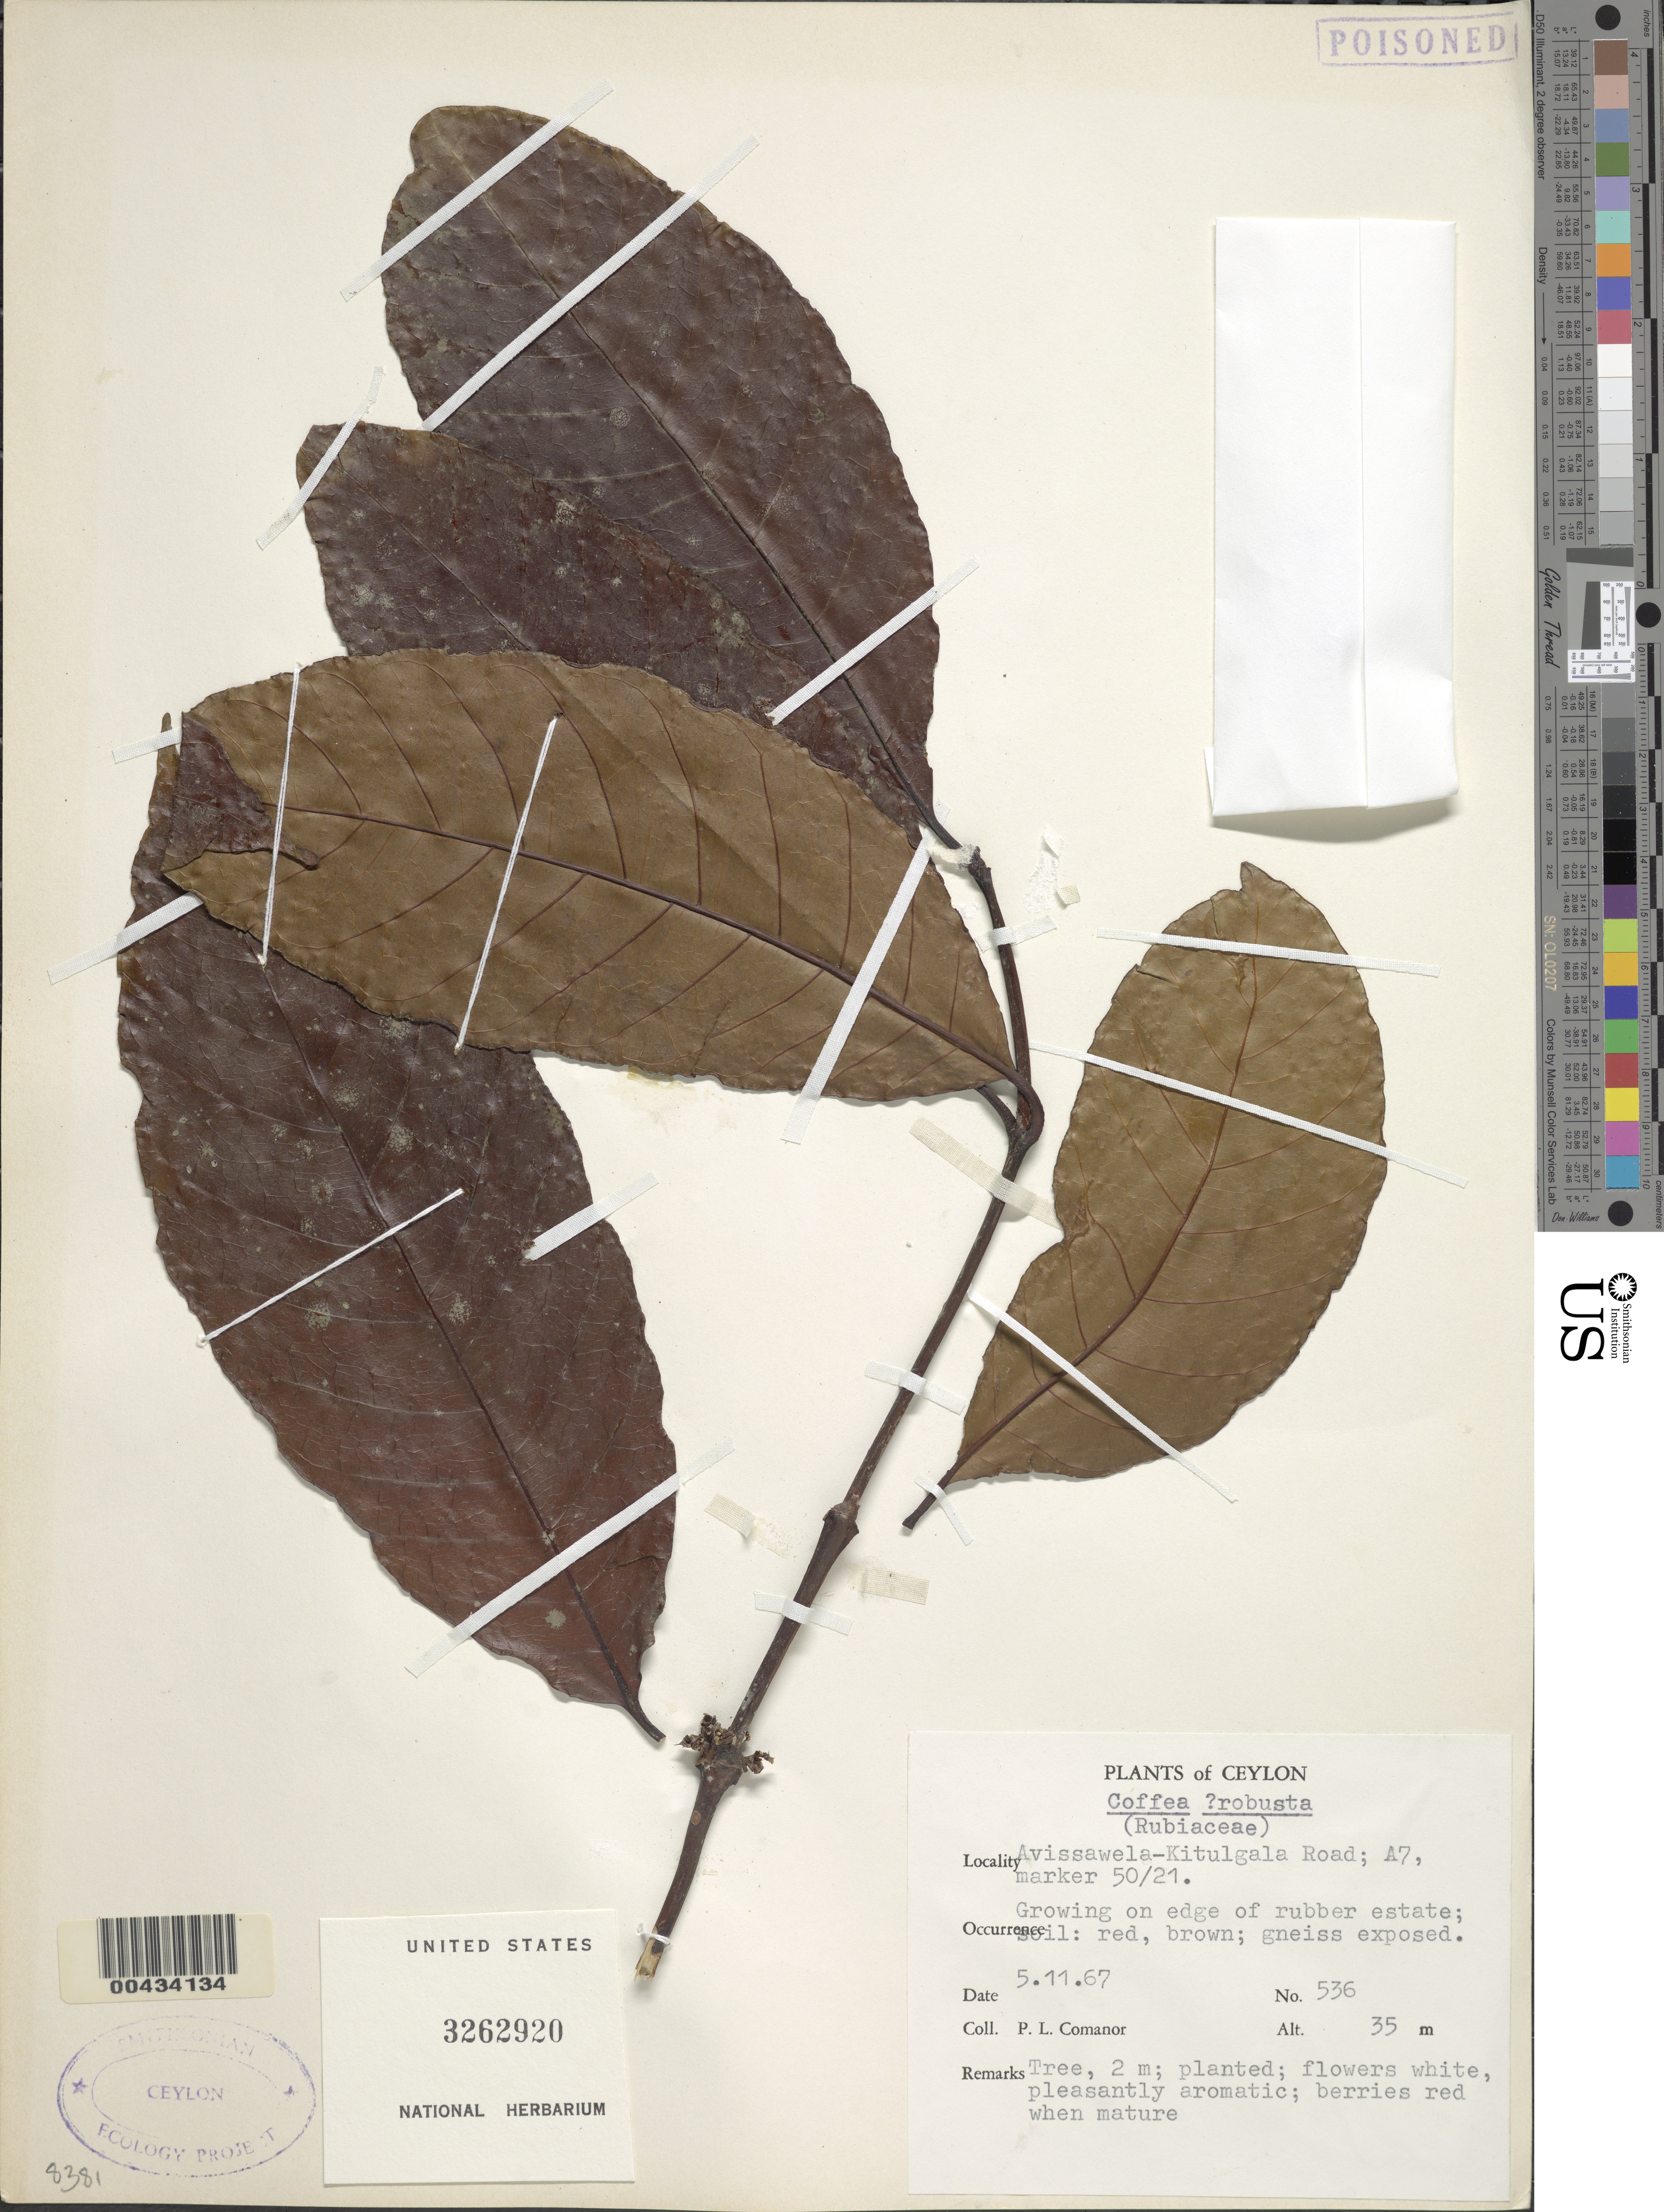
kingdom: Plantae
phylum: Tracheophyta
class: Magnoliopsida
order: Gentianales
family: Rubiaceae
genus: Coffea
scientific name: Coffea robusta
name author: L. Linden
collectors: P. Comanor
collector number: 536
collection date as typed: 11 May 1967 or 05 Nov 1967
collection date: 1967-05-11 or 1967-11-05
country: Sri Lanka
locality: Avissawala - Kitulgala road; A7, marker 50/21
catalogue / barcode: US 3262920